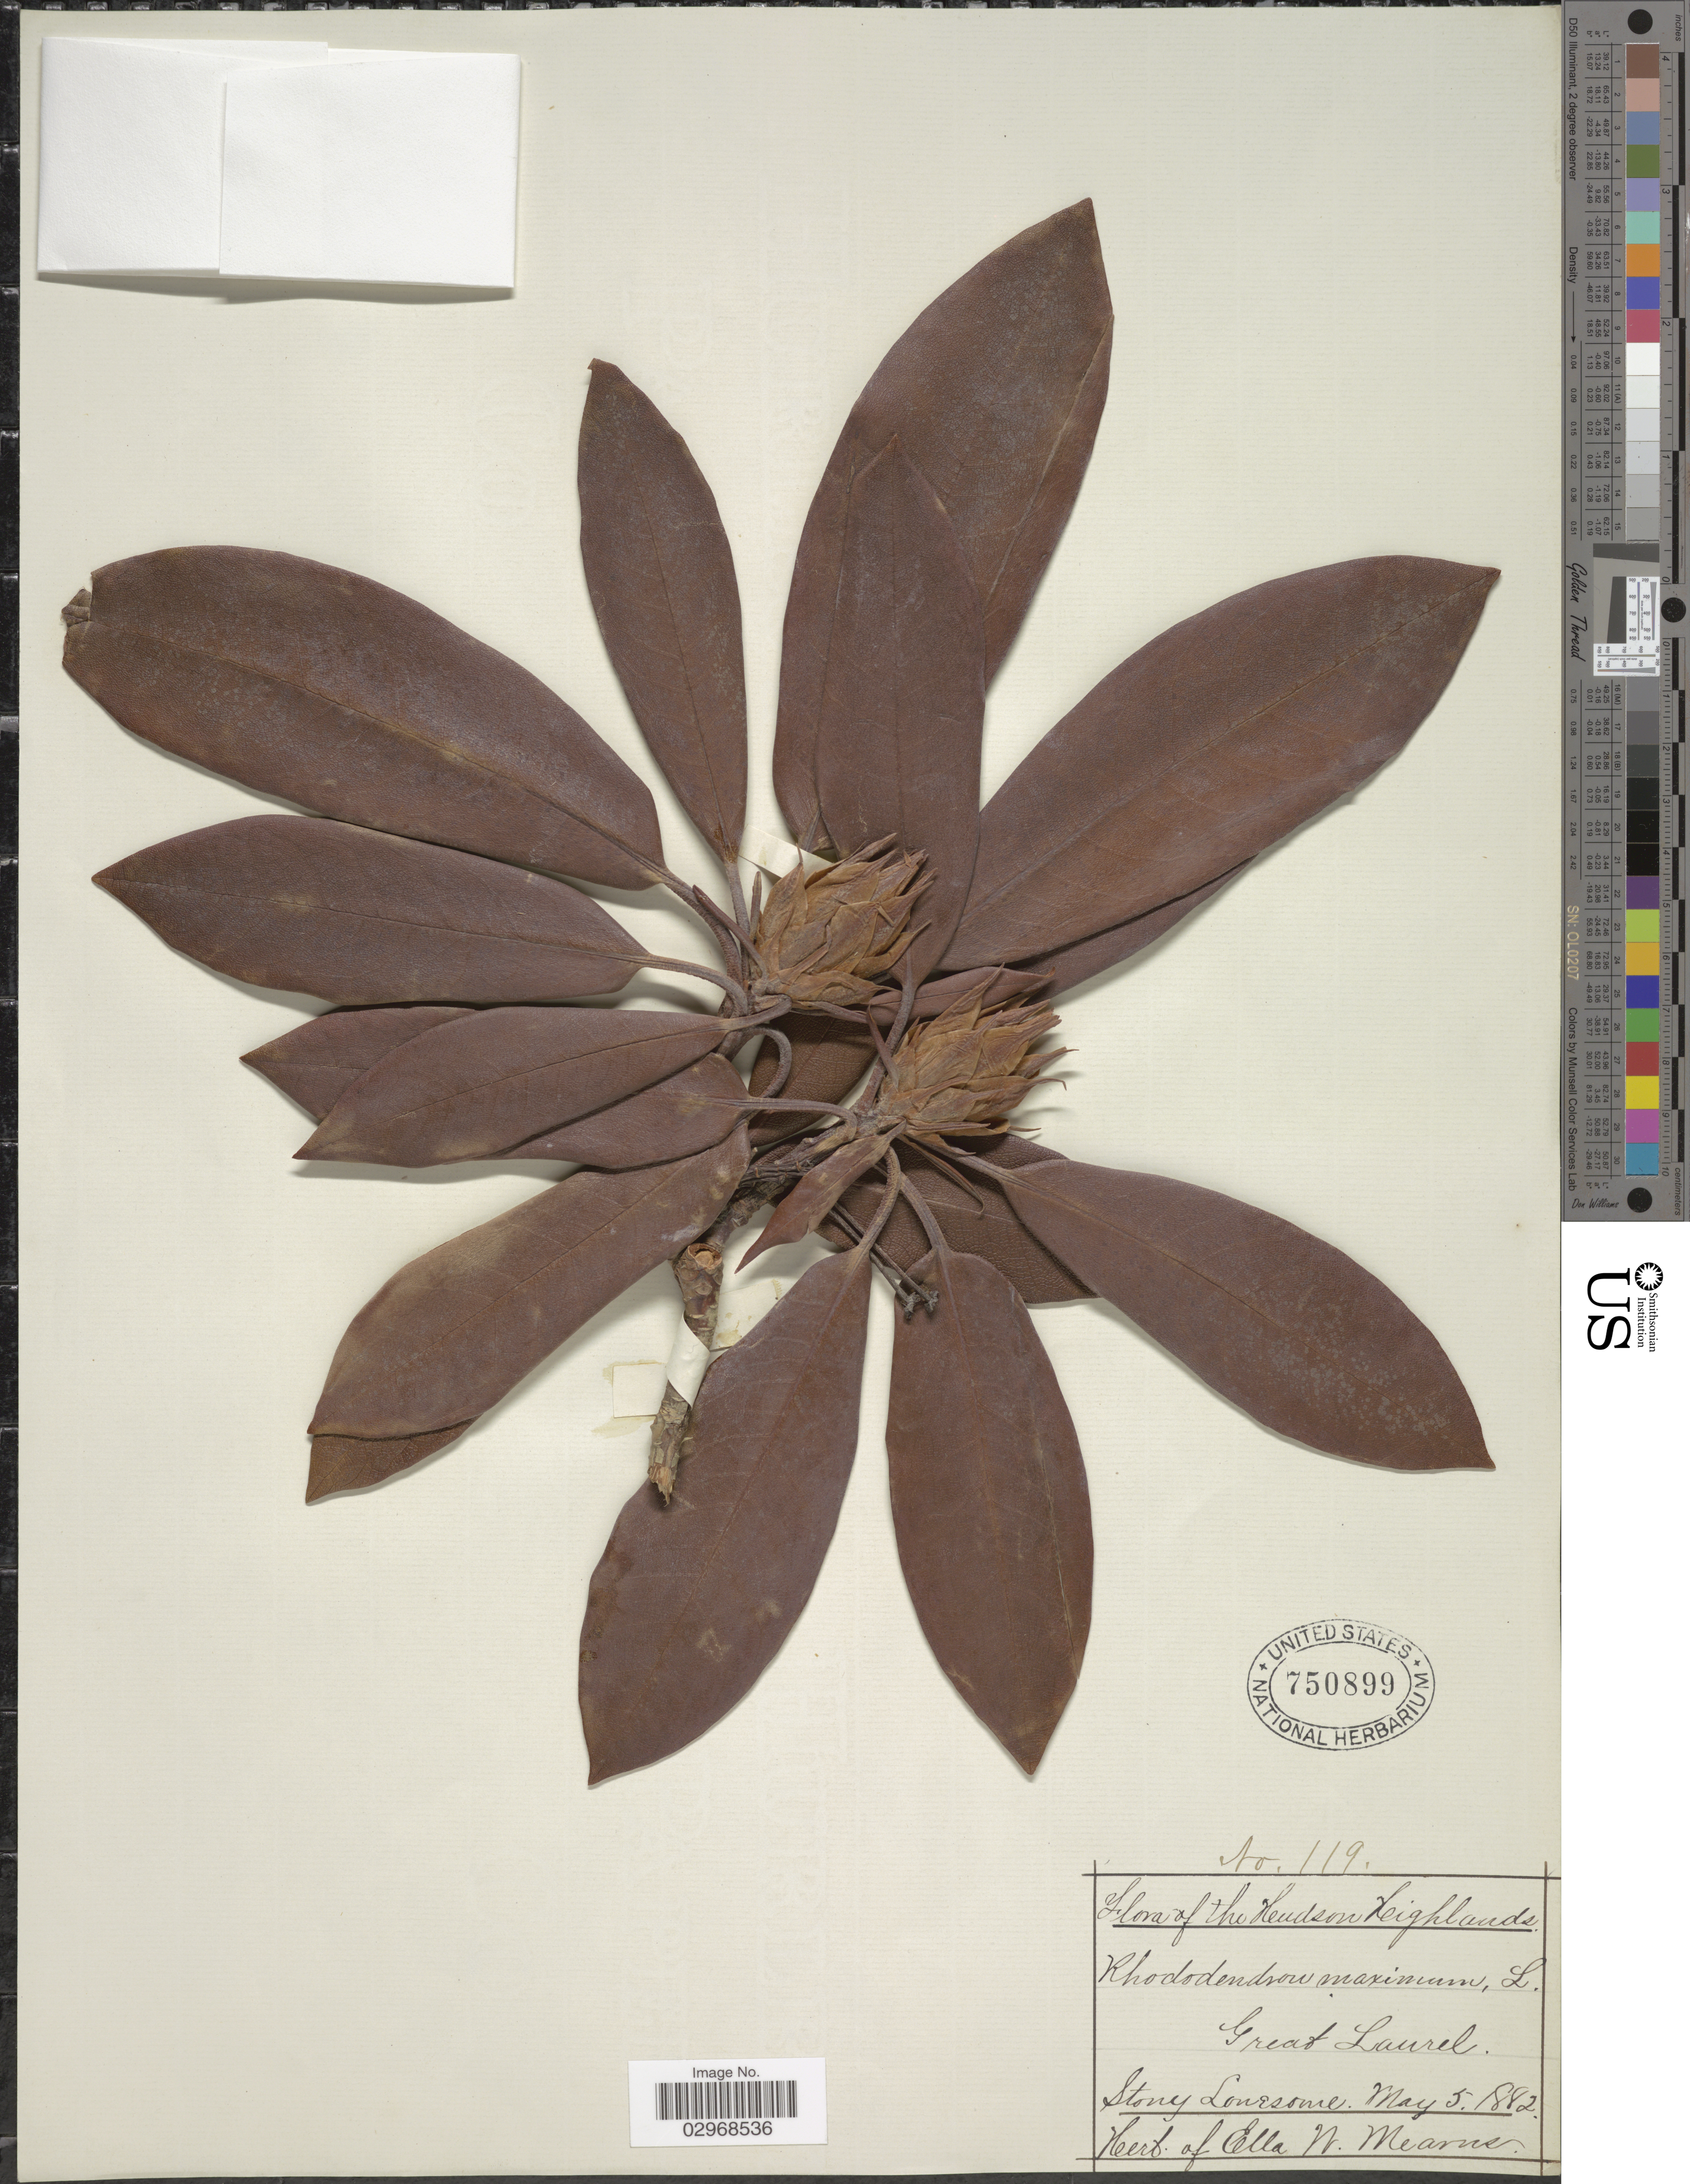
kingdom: Plantae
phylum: Tracheophyta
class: Magnoliopsida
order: Ericales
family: Ericaceae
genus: Rhododendron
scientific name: Rhododendron maximum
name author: L.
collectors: ex herb. Ella W. Mearns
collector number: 119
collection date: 1882-05-05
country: United States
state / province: New York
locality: Hudson Highlands. Great Laurel. Stony Lonesome.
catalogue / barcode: US 750899